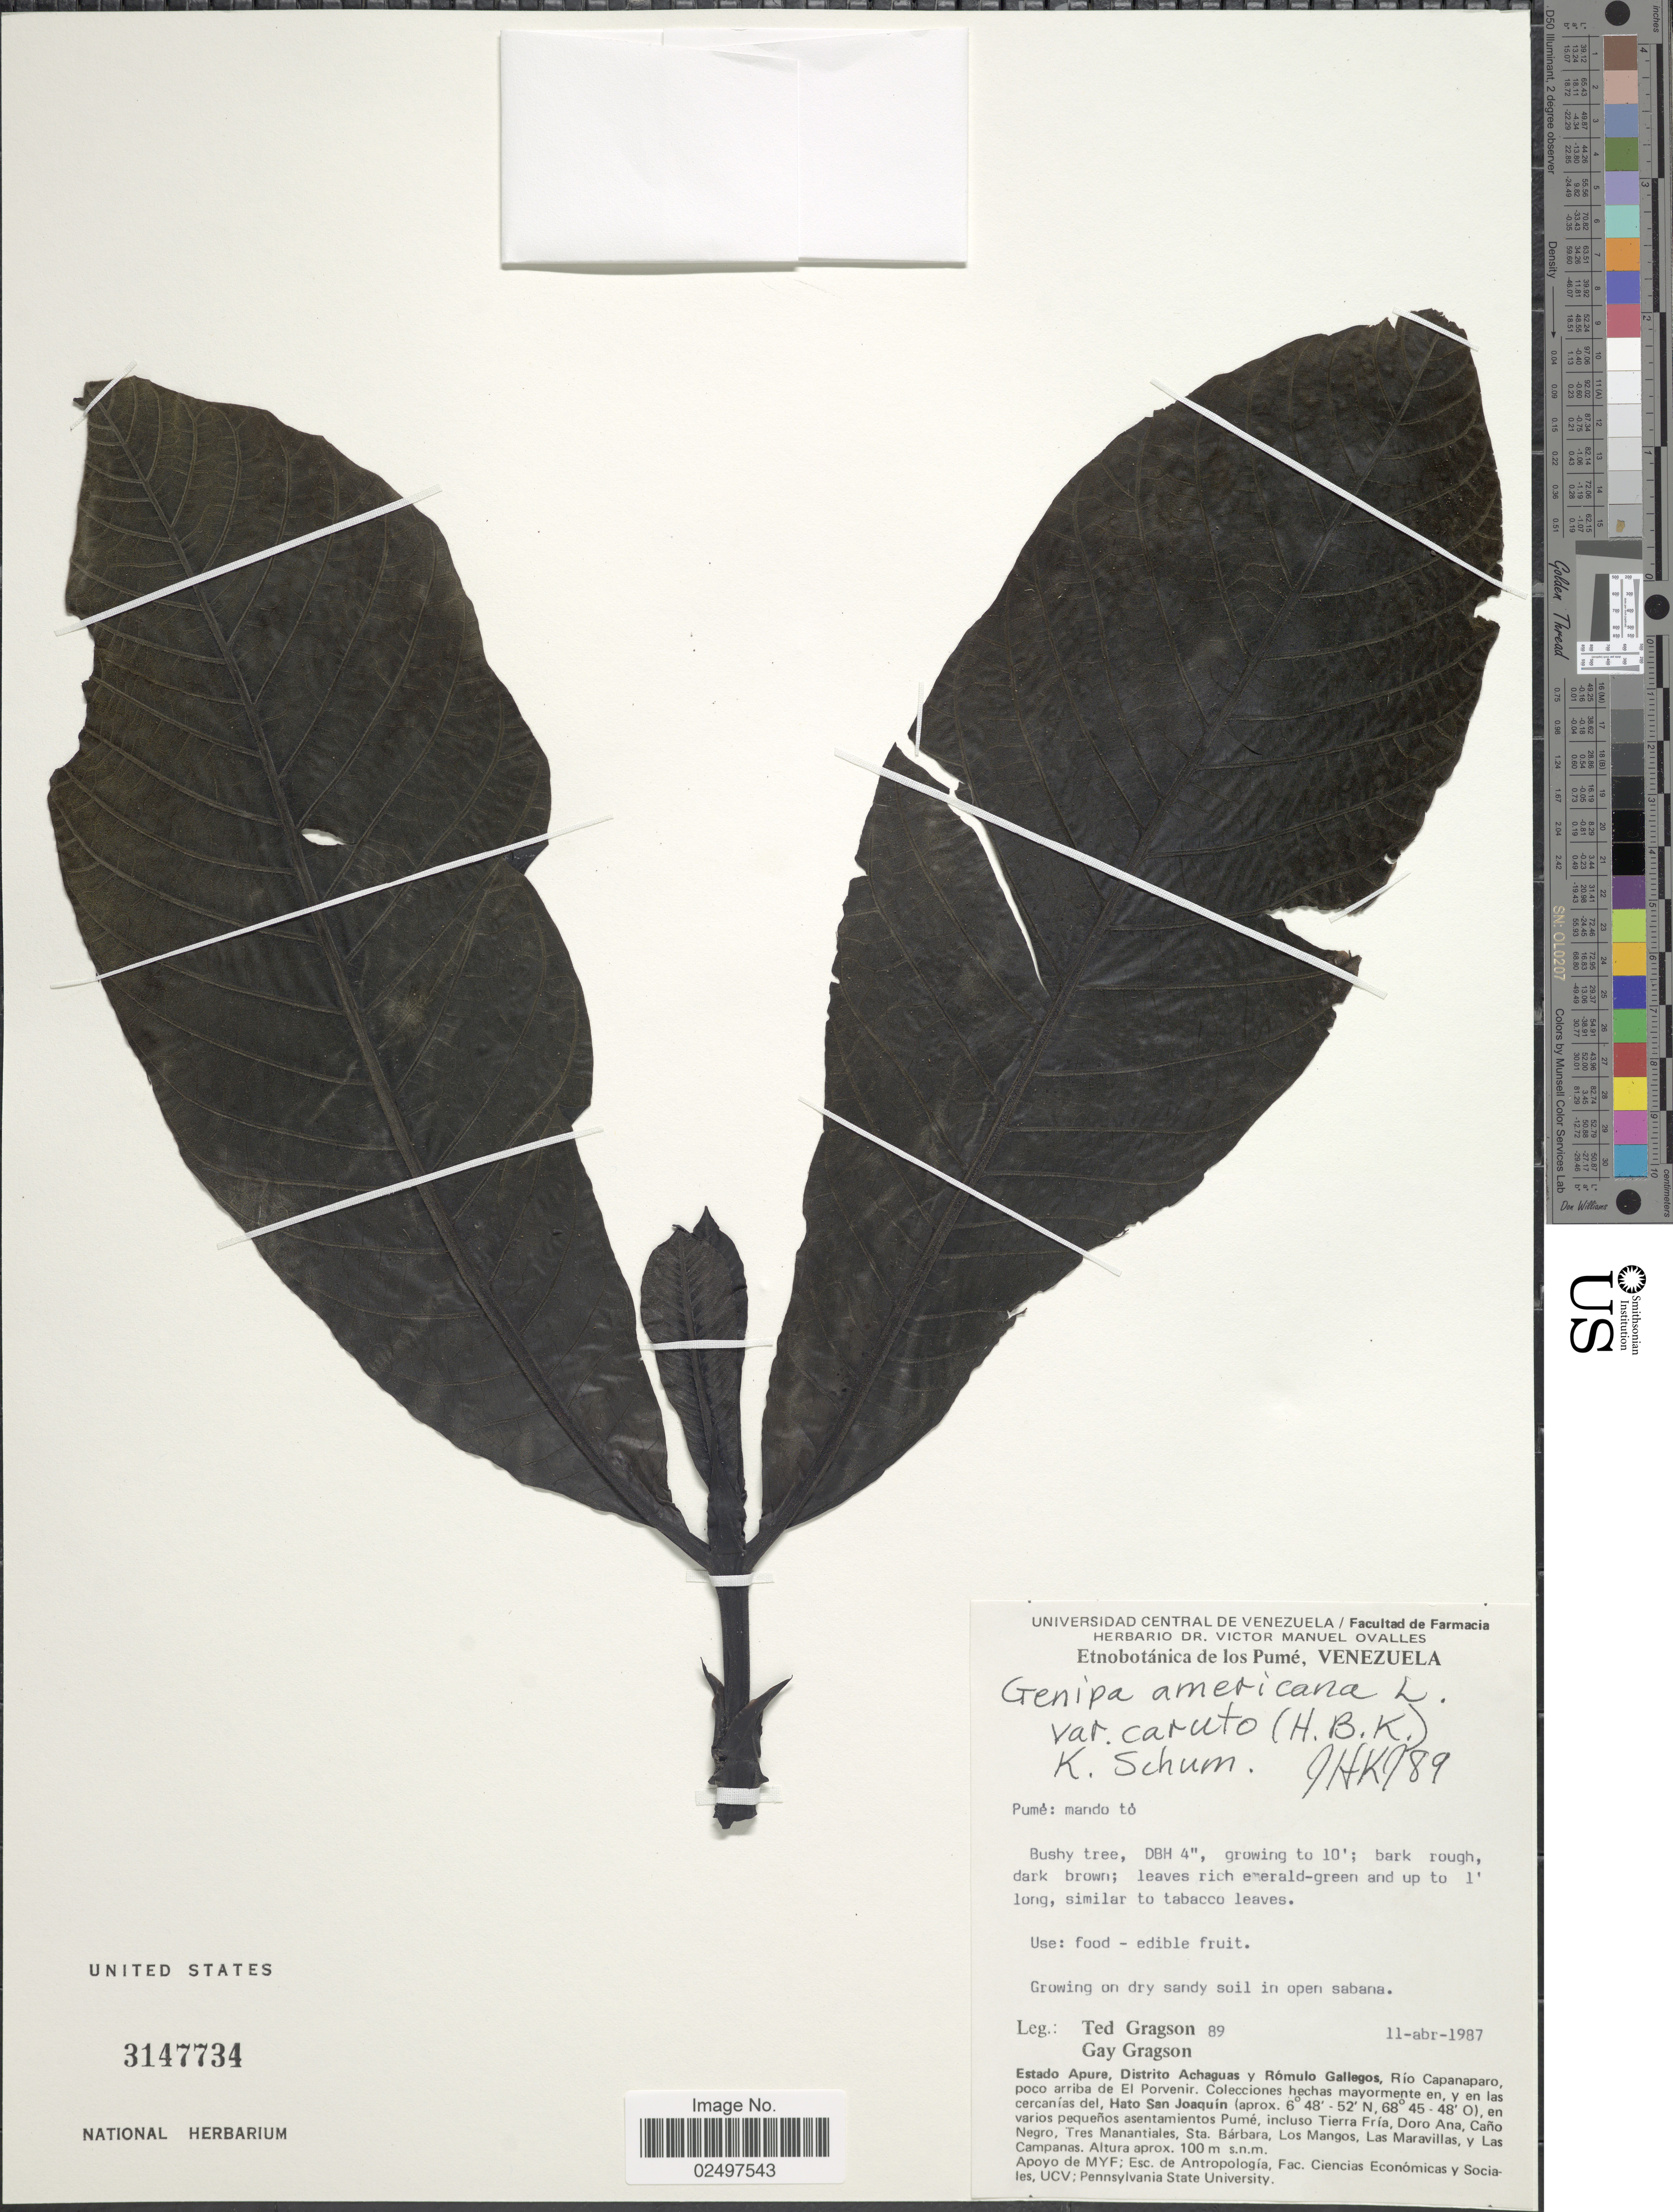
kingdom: Plantae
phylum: Tracheophyta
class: Magnoliopsida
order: Gentianales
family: Rubiaceae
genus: Genipa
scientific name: Genipa americana var. caruto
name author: (Kunth) K. Schum.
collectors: T. Gragson & G. Gragson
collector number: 89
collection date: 1987-04-11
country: Venezuela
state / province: Apure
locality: Pume: mando to. Estado Apure, Distrito Achaguas y Rolumo Gallegos, Rio Capanaparo, poco arriba de El Porvenir. Hato San Joaquin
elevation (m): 100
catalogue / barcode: US 3147734